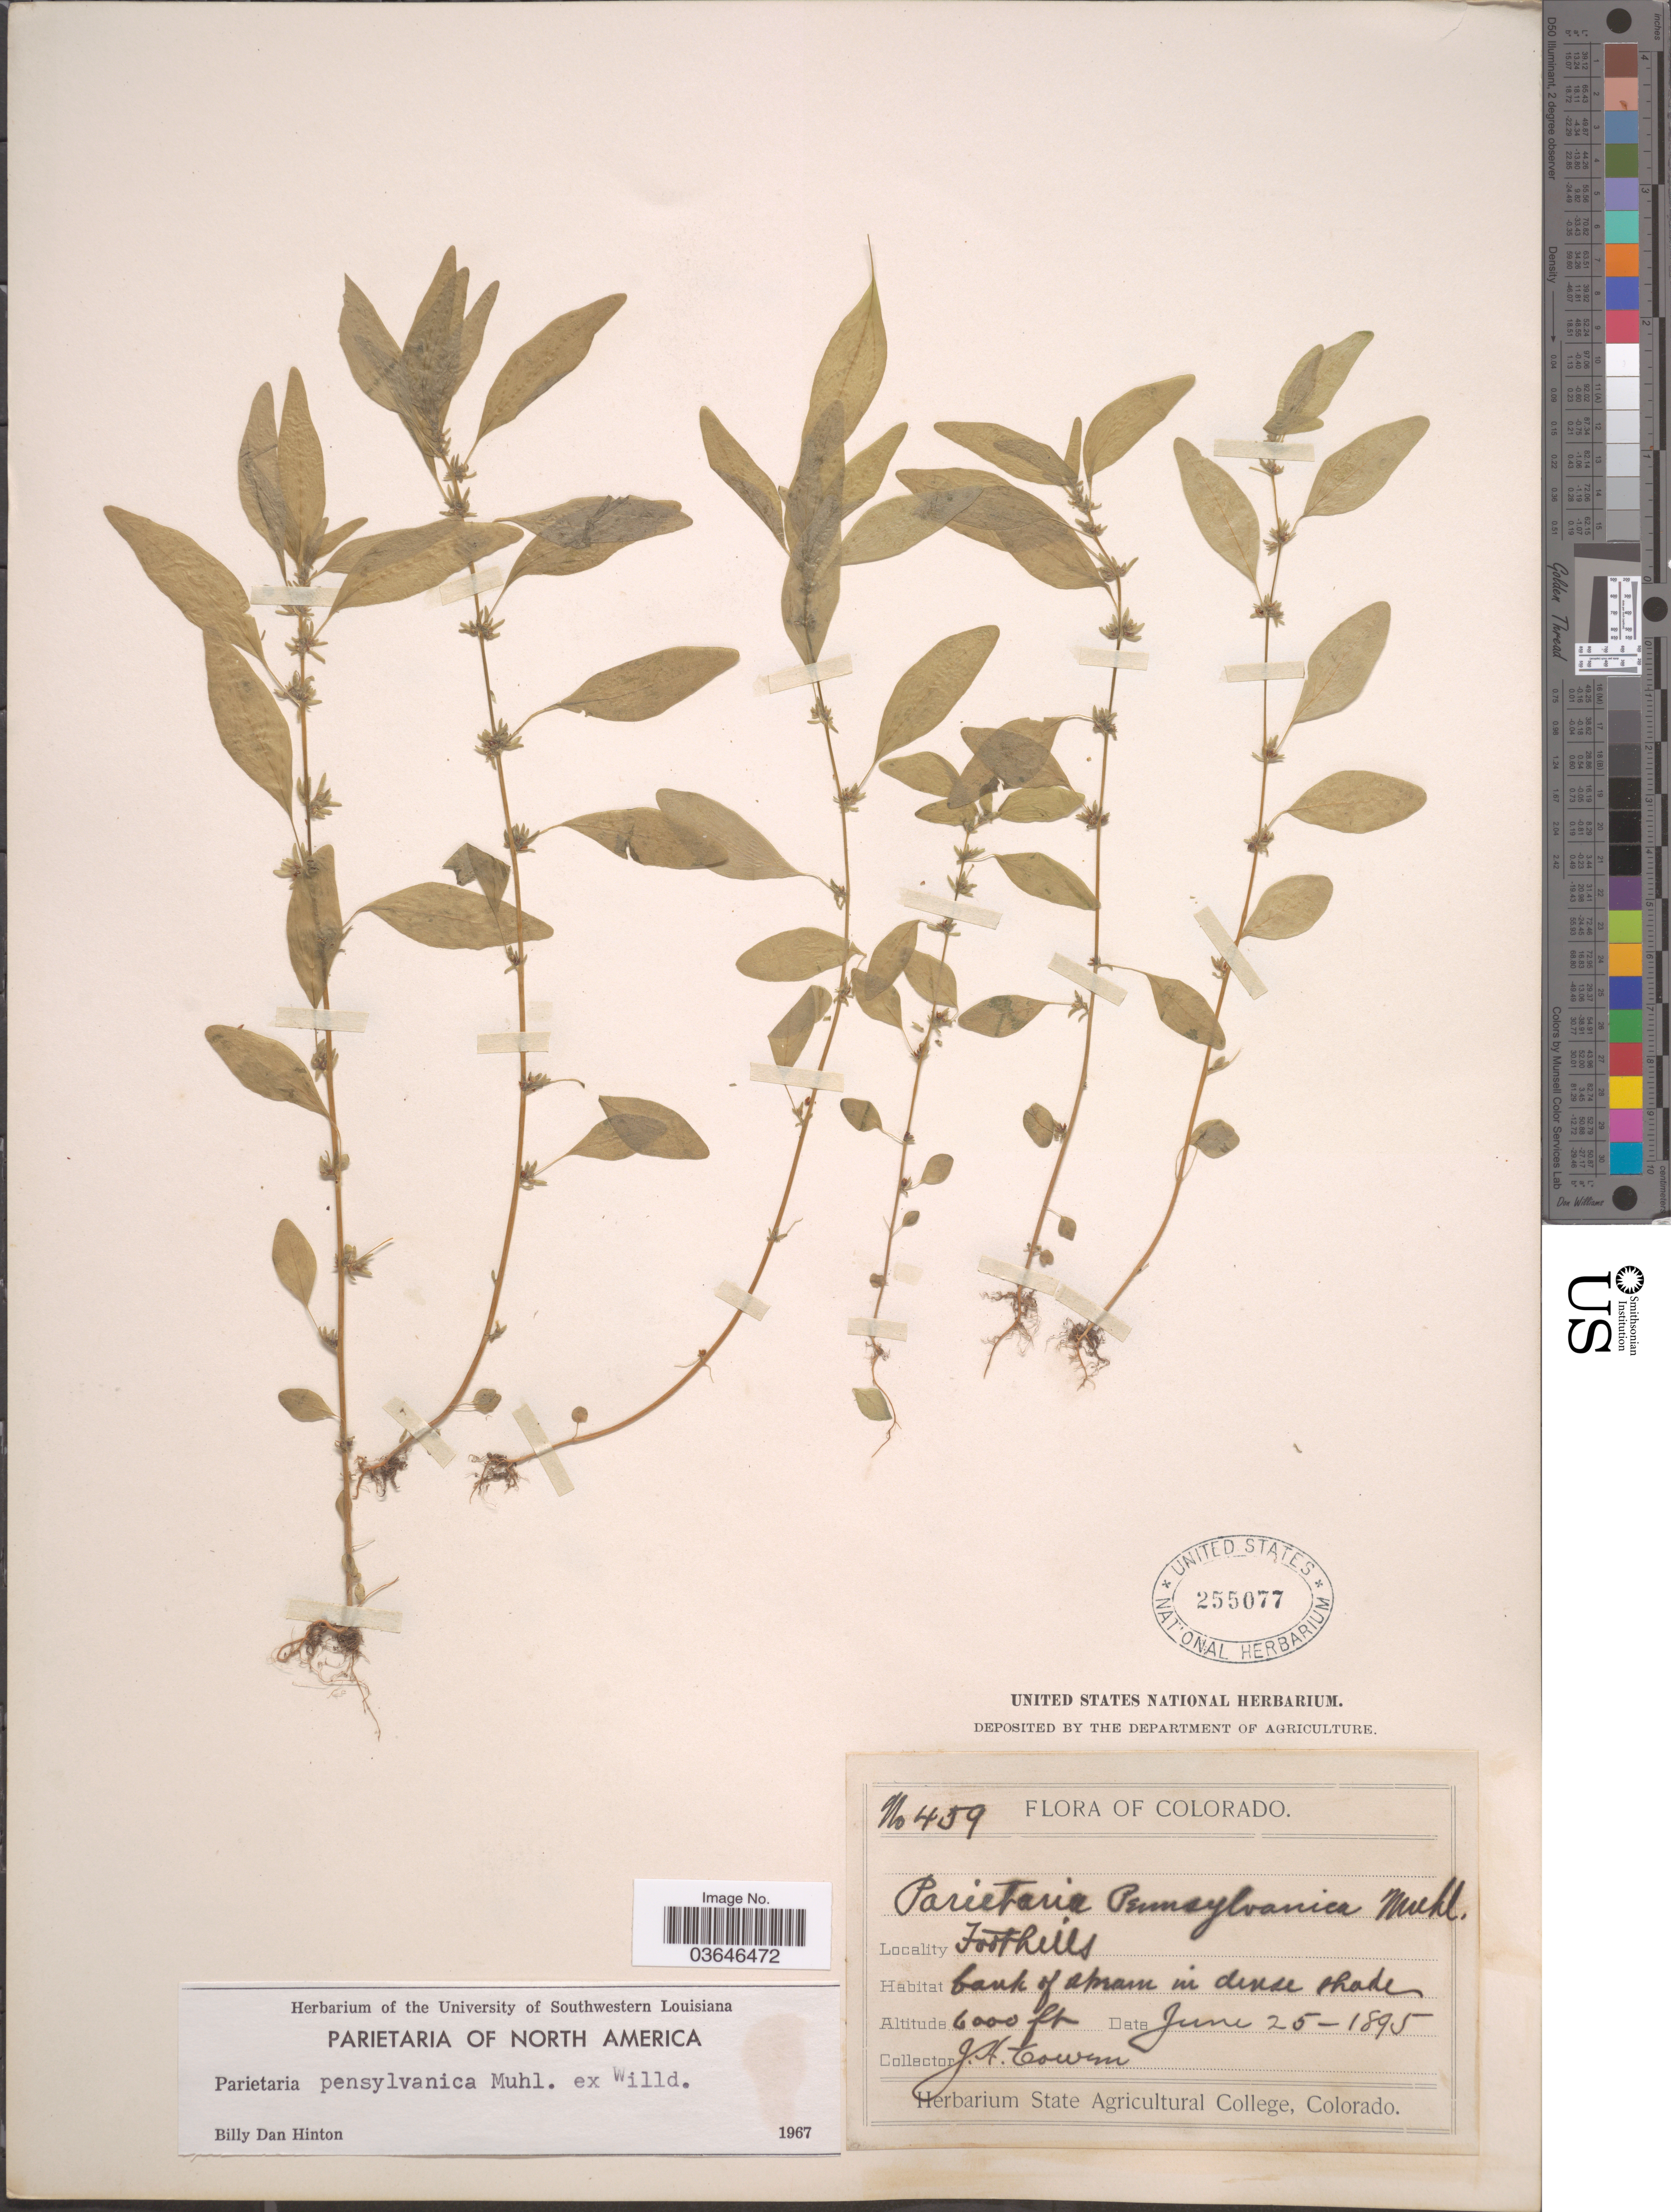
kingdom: Plantae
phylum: Tracheophyta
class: Magnoliopsida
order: Rosales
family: Urticaceae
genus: Parietaria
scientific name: Parietaria pensylvanica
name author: Muhl. ex Willd.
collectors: J. H. Cowen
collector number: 459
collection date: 1895-06-25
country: United States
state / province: Colorado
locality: Foothills.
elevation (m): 1829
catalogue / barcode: US 255077